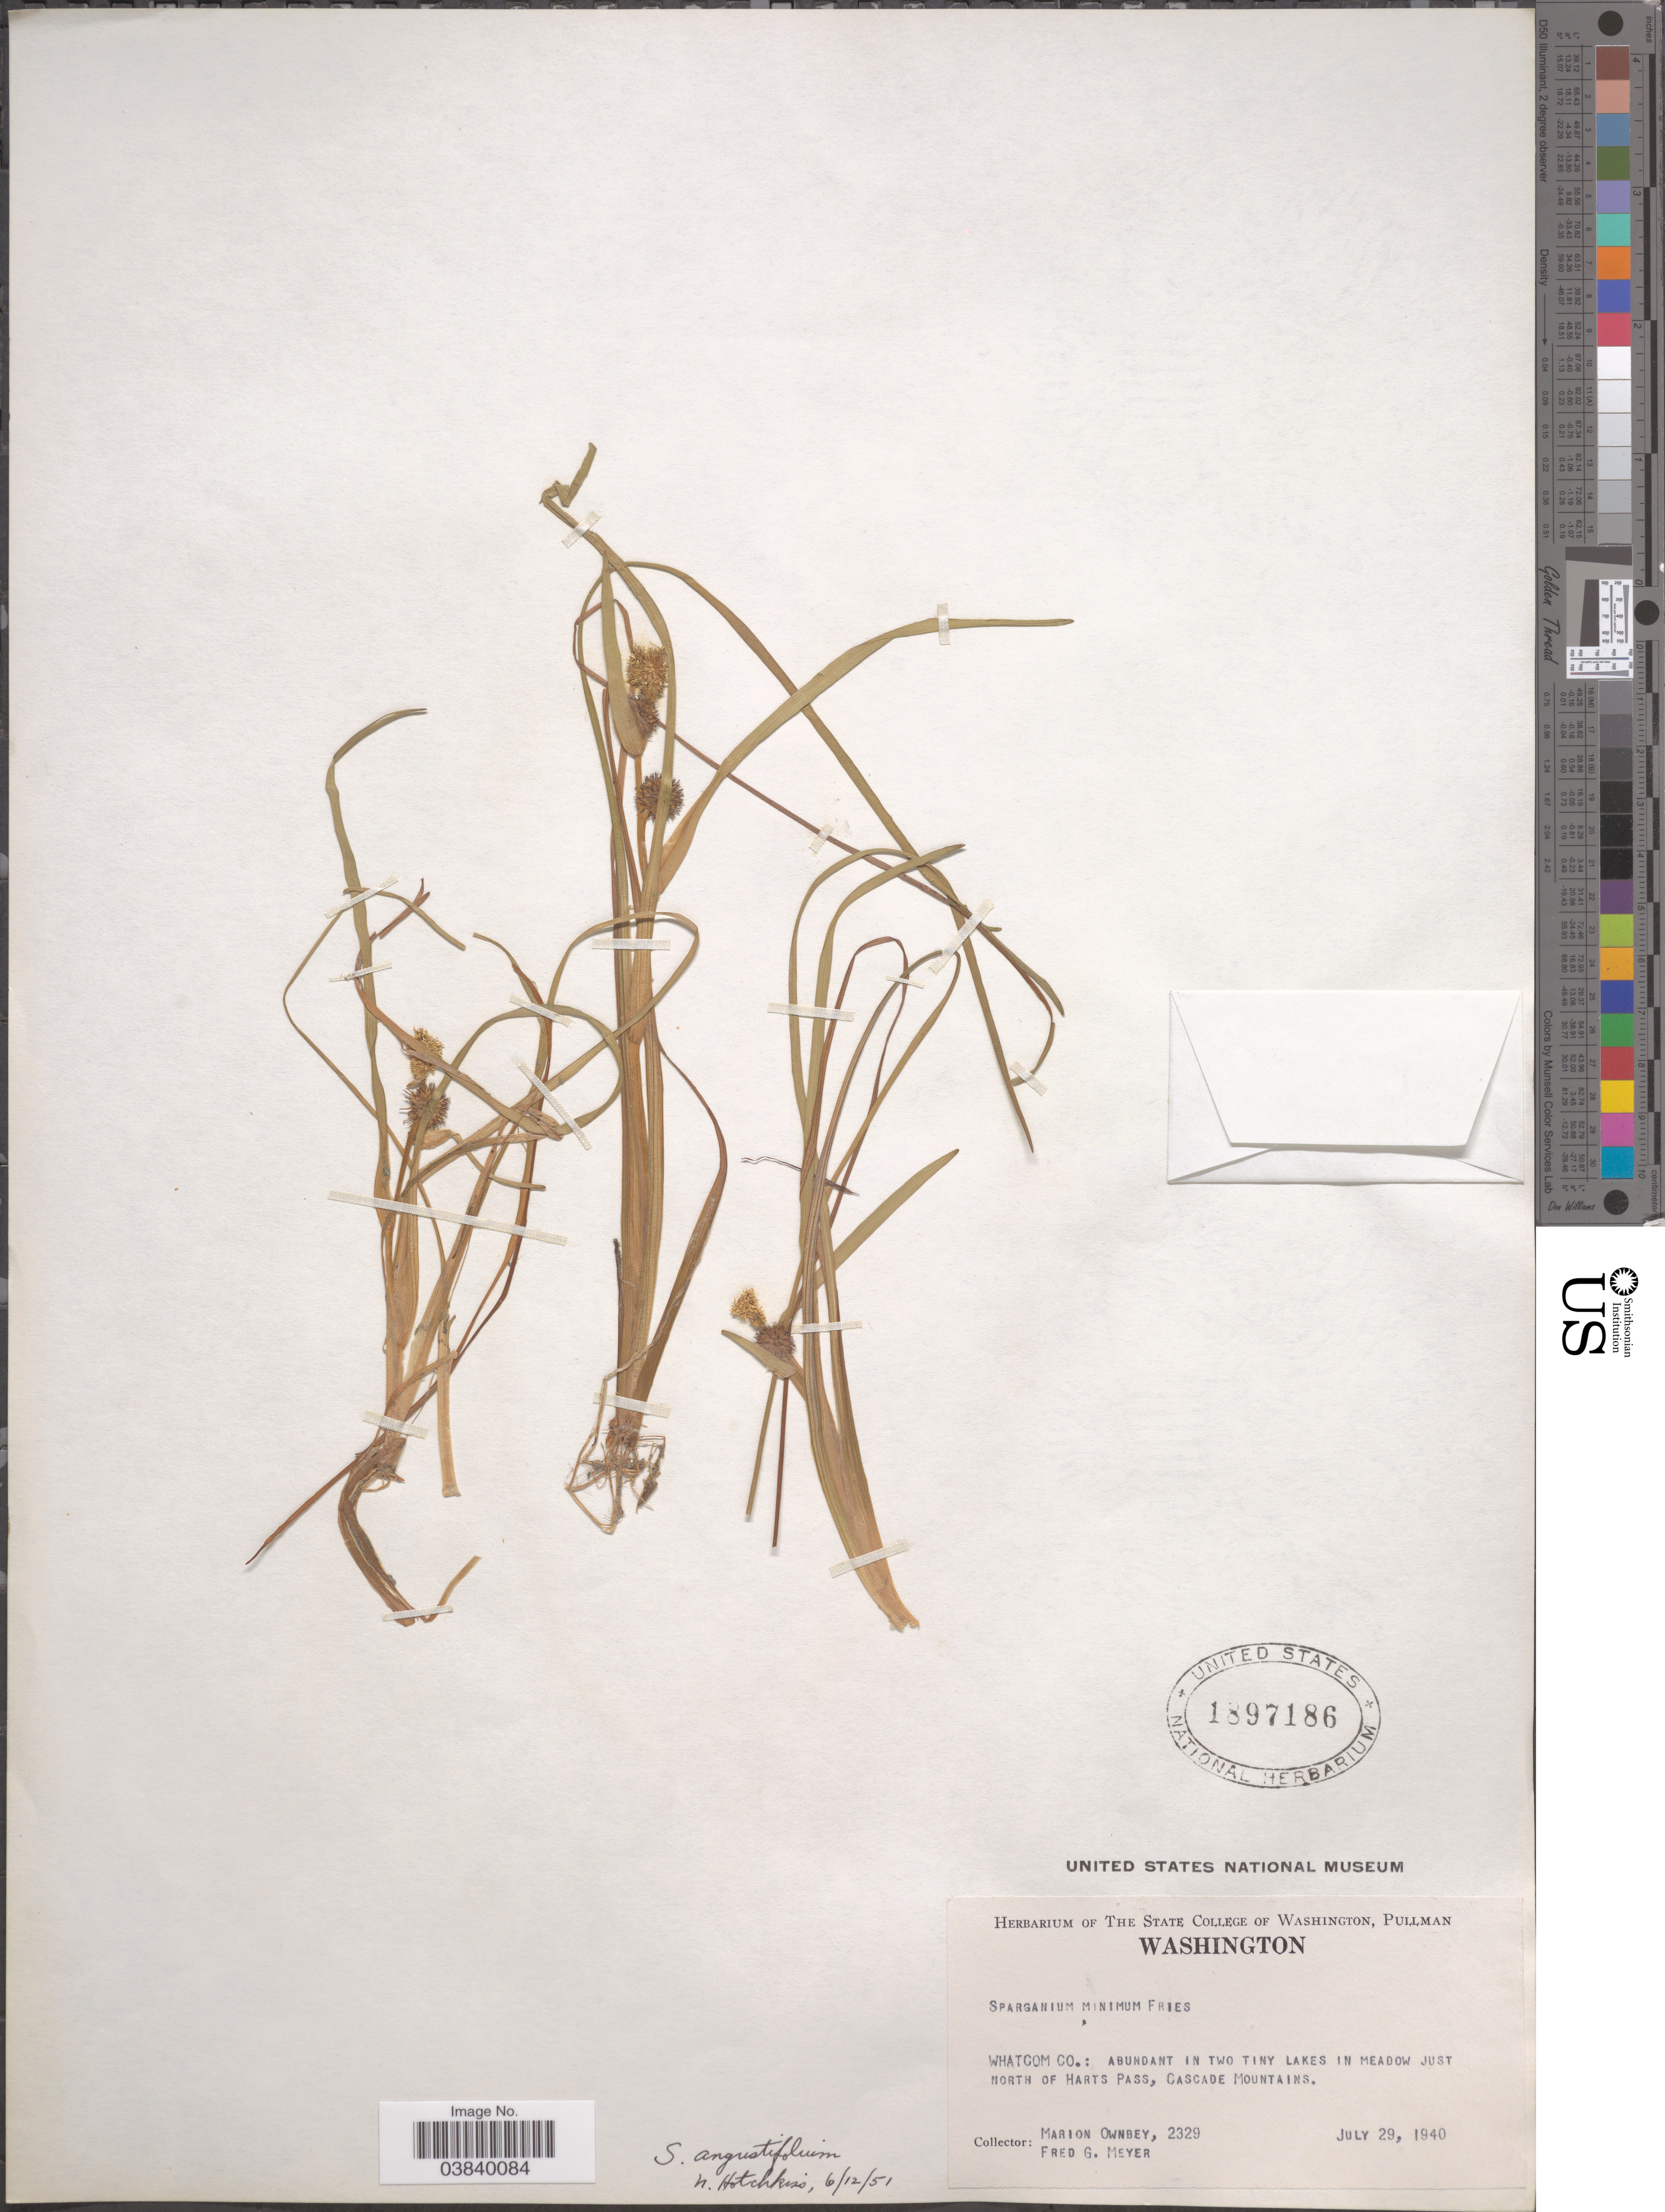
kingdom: Plantae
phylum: Tracheophyta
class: Liliopsida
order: Poales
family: Typhaceae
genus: Sparganium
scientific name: Sparganium angustifolium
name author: Michx.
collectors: M. Ownbey & F. G. Meyer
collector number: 2329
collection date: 1940-07-29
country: United States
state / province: Washington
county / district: Whatcom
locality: Whatcom Co.: in Two Tiny Lakes in meadow just North of Harts Pass, Cascade Mountains.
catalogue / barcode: US 1897186